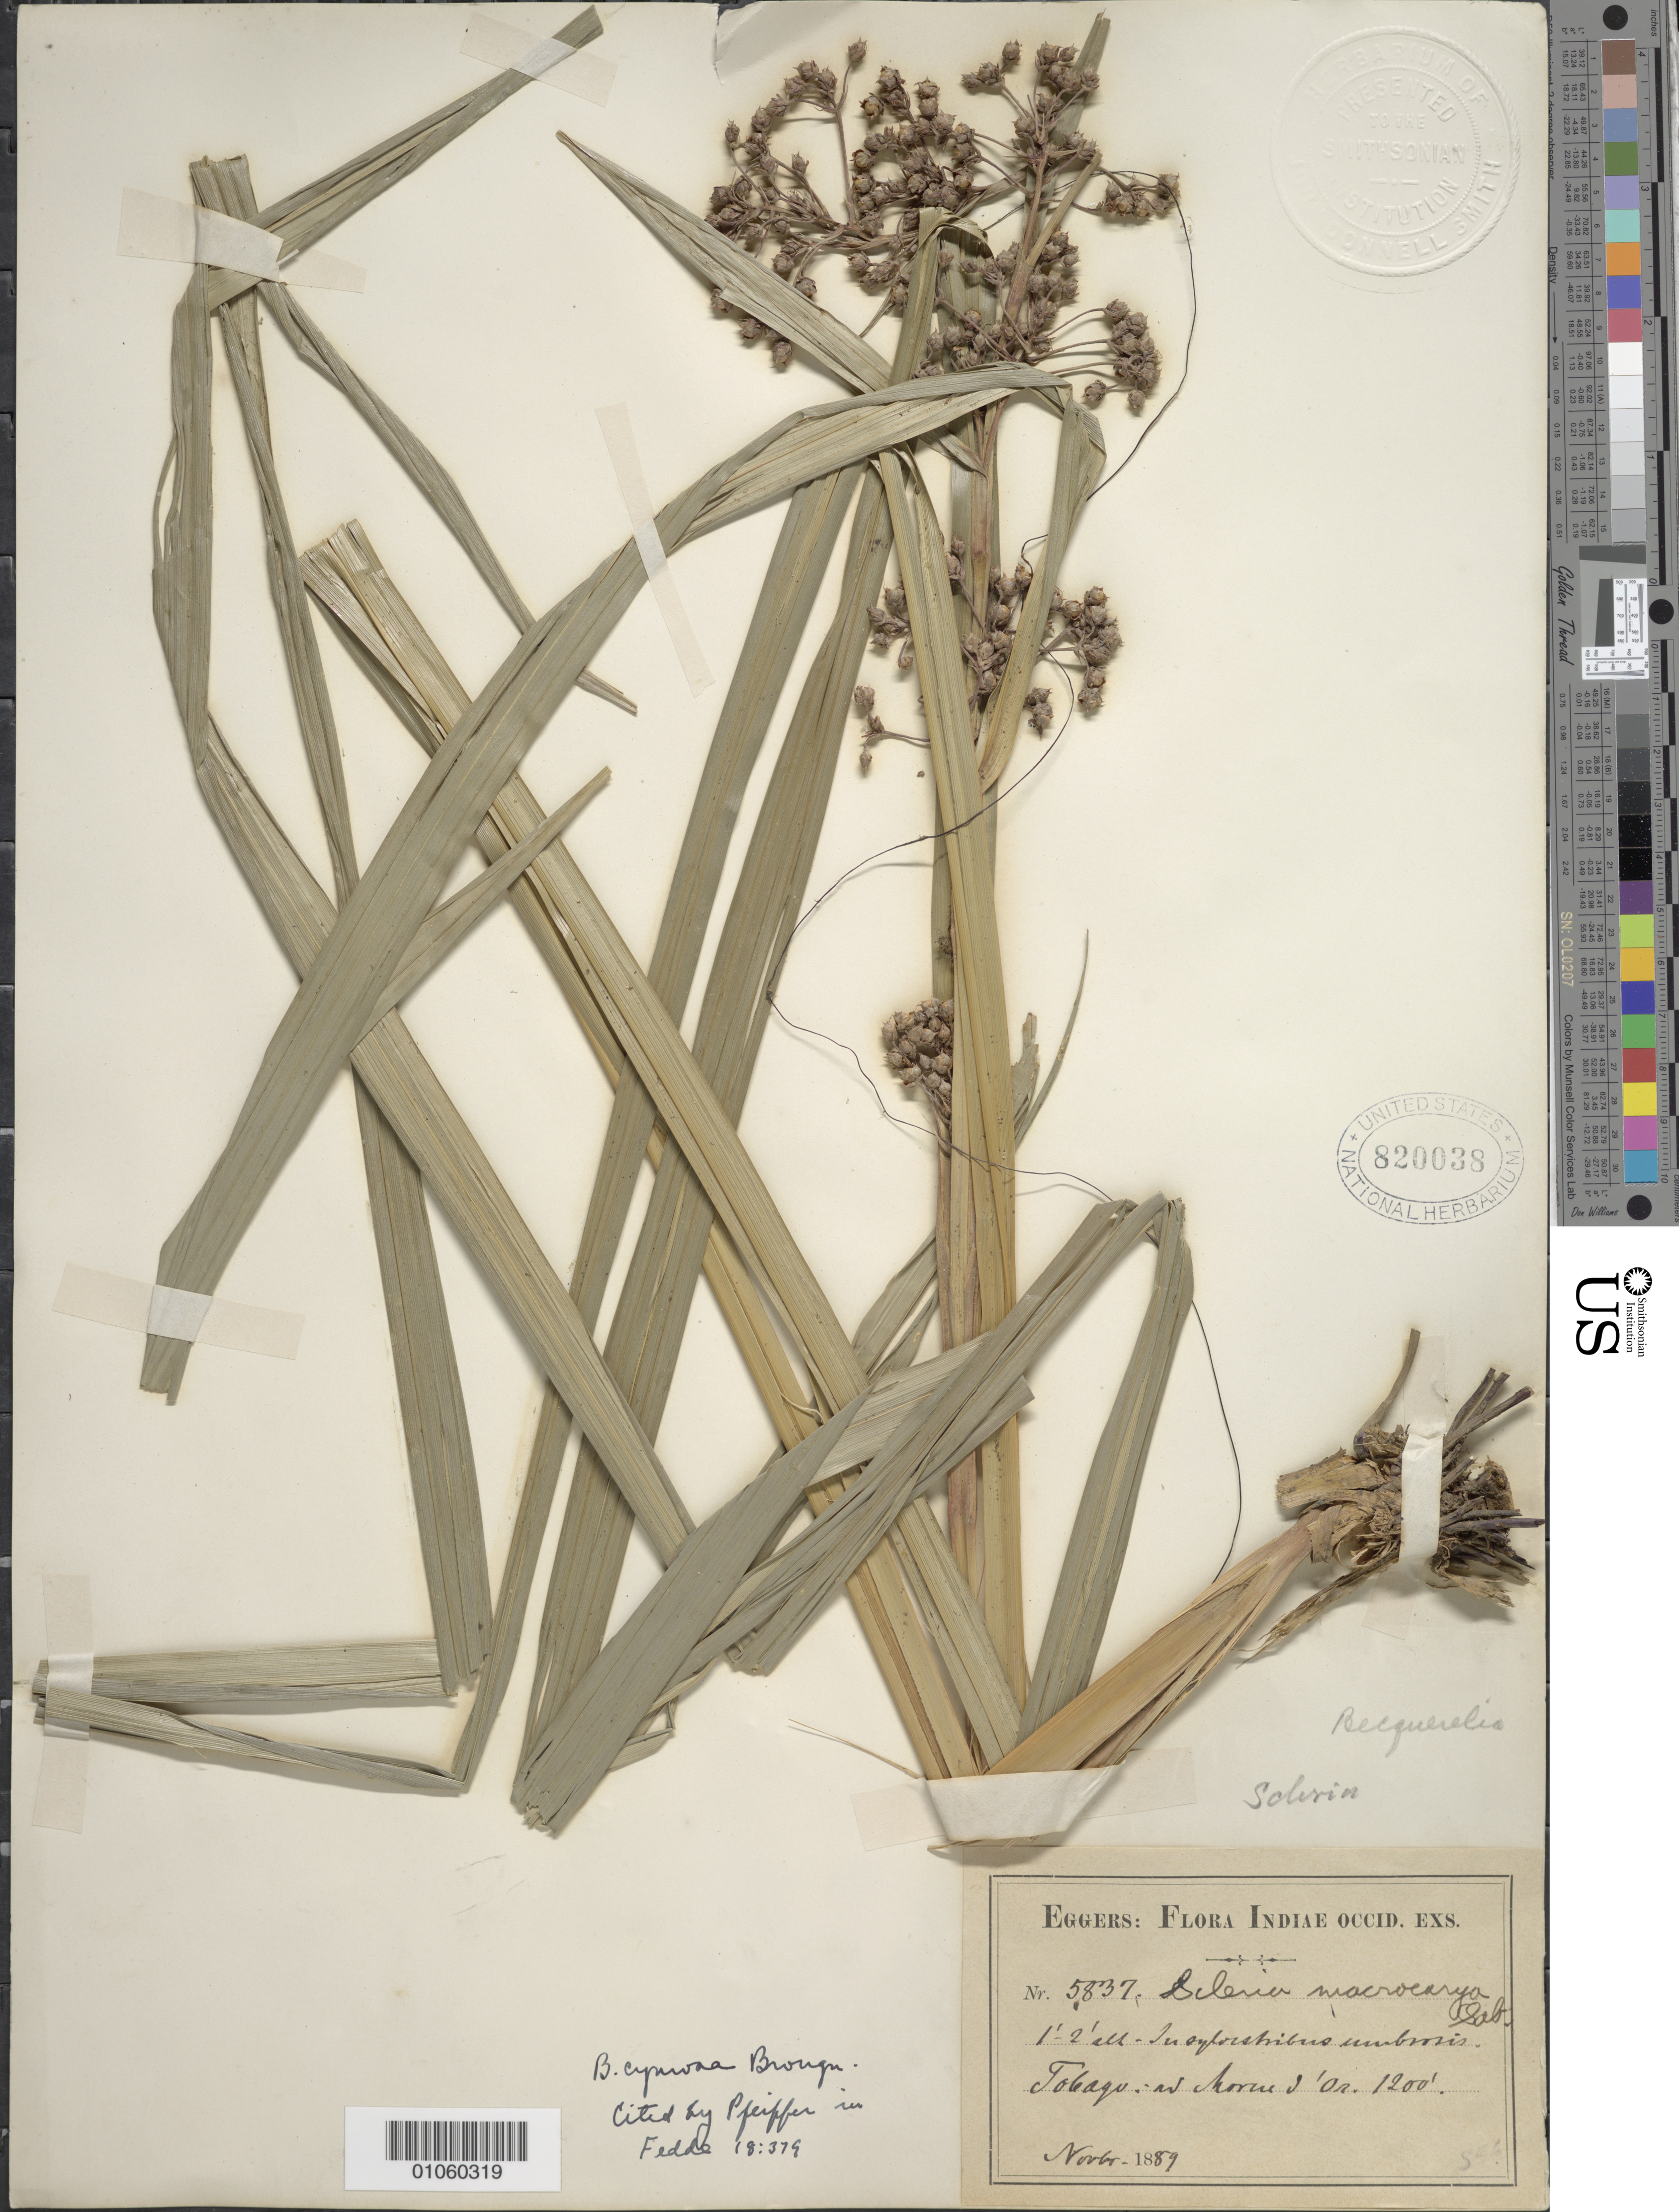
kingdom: Plantae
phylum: Tracheophyta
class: Liliopsida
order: Poales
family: Cyperaceae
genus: Becquerelia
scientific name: Becquerelia cymosa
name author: Brongn.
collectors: H. F. A. von Eggers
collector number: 5837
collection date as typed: Nov 1889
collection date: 1889-11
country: Trinidad and Tobago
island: Tobago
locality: Morne d'Or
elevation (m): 366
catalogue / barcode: US 820038